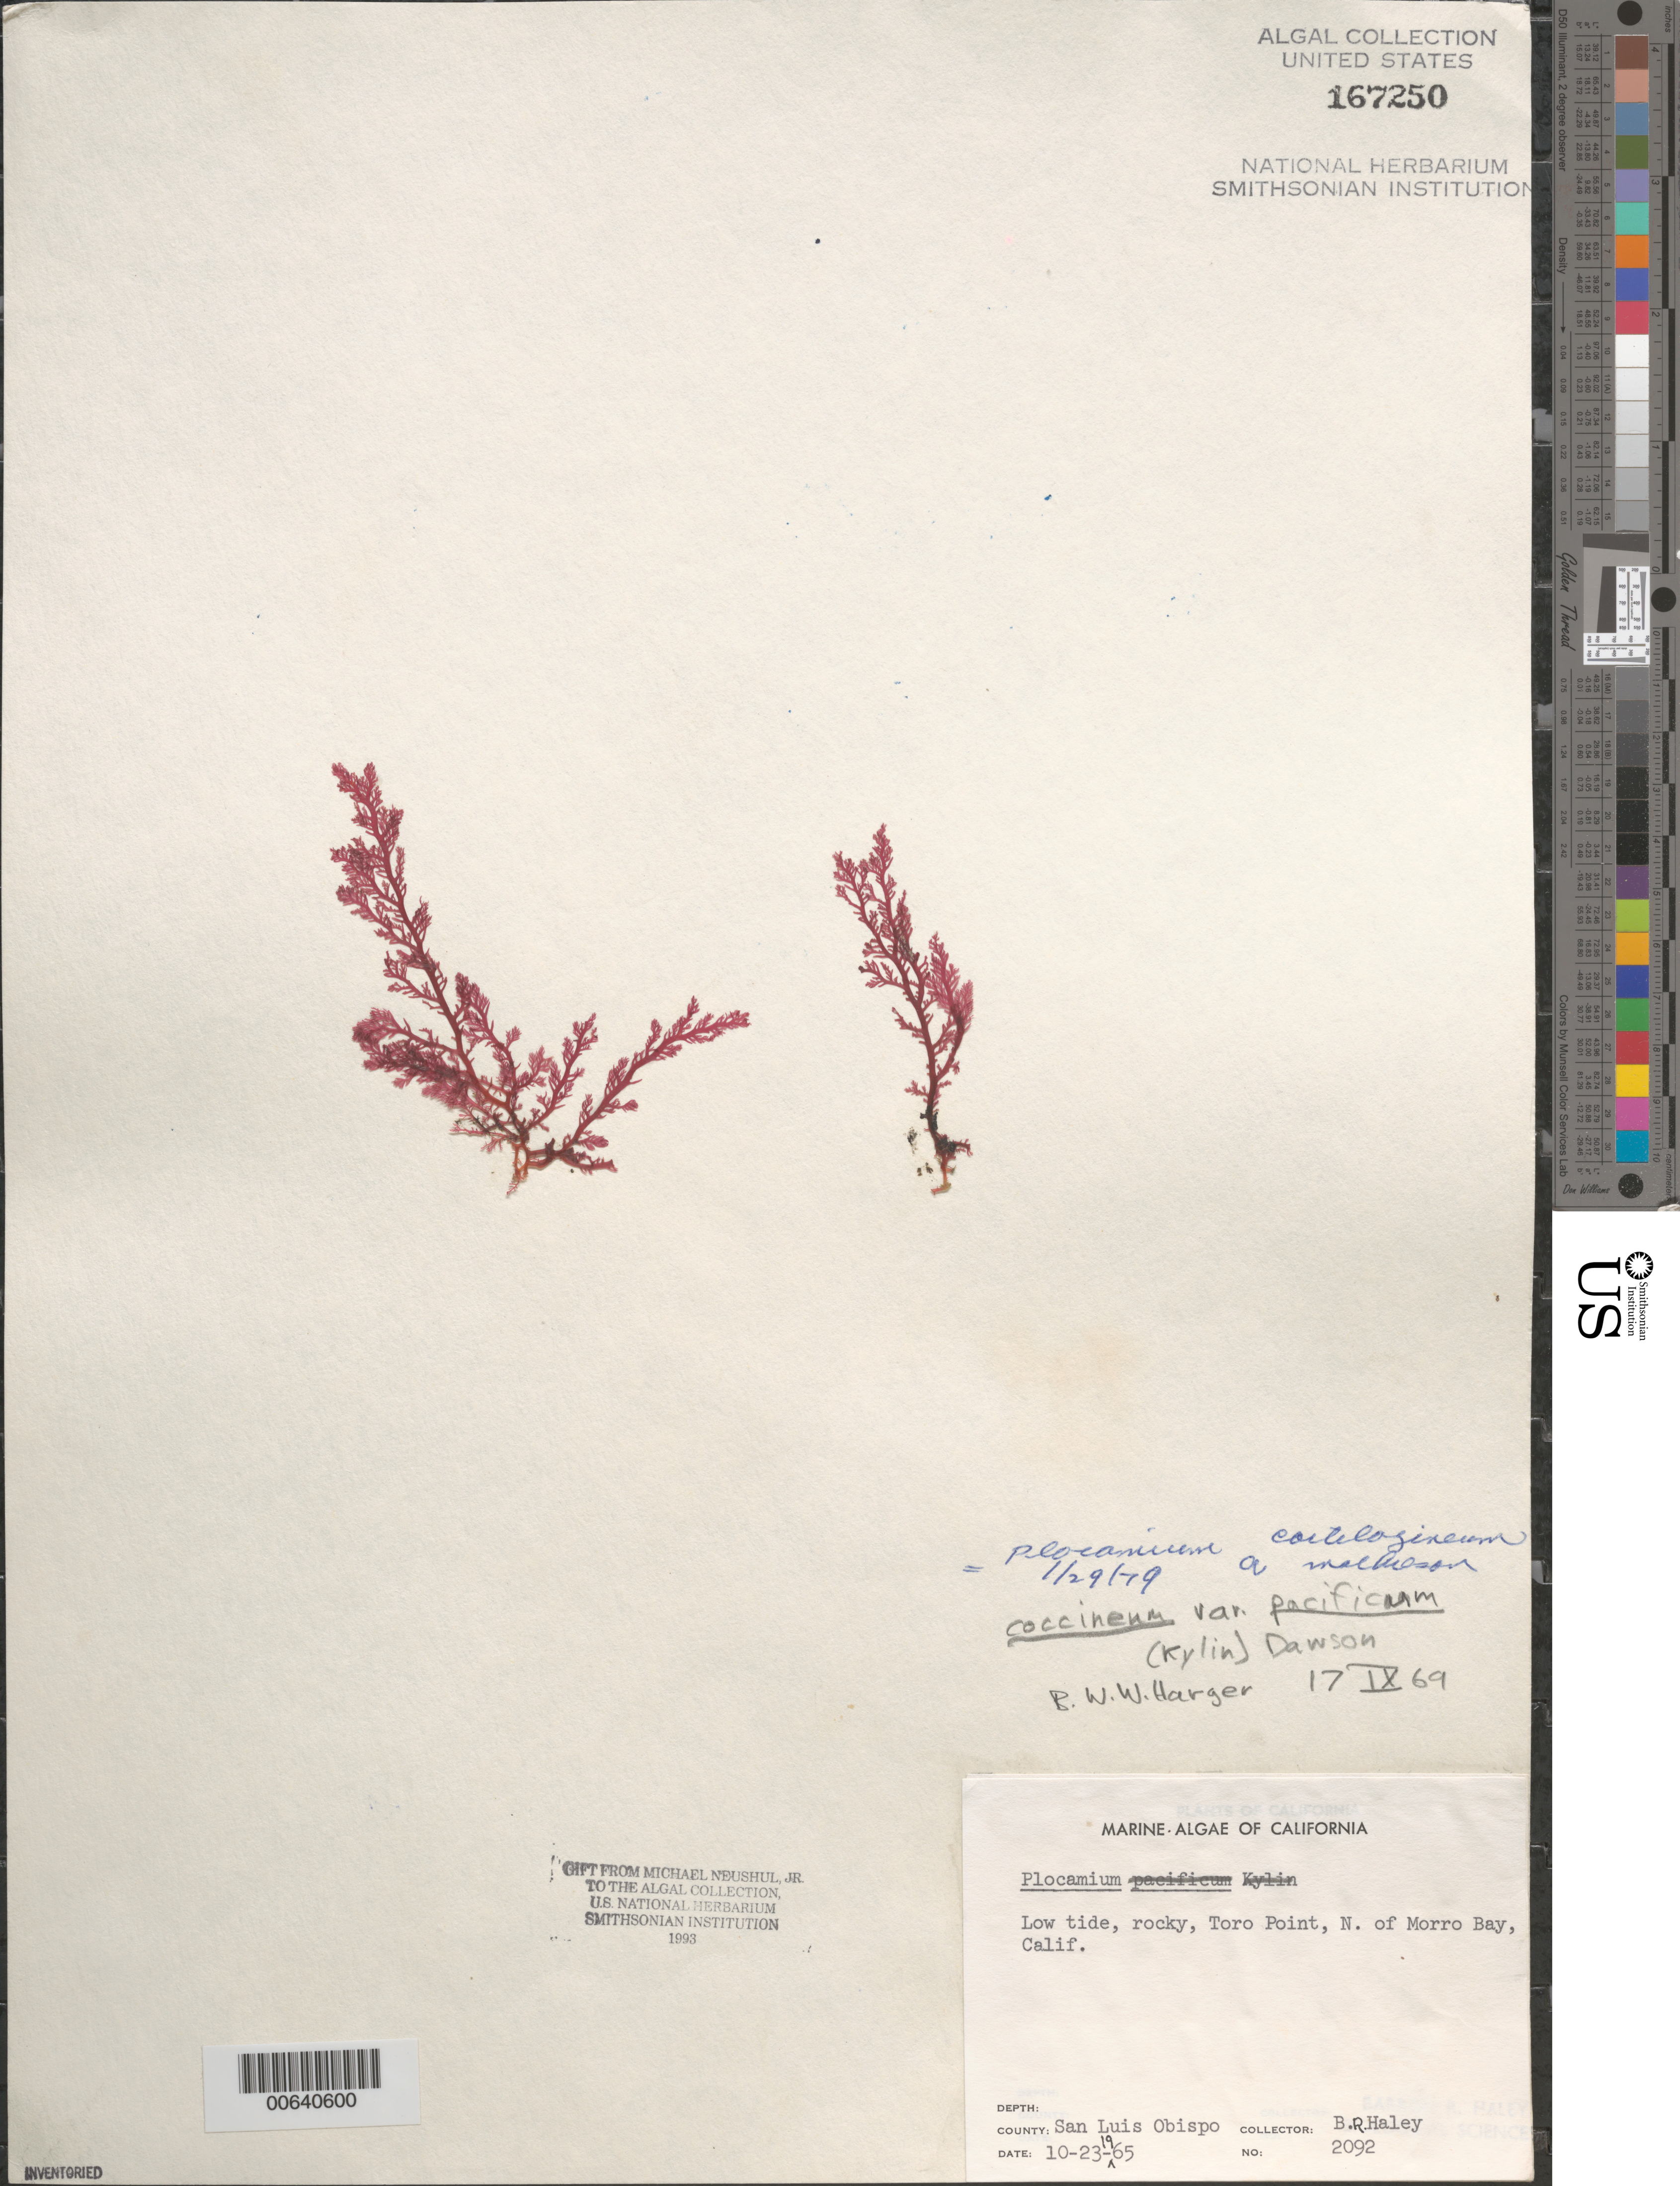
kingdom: Plantae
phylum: Rhodophyta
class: Florideophyceae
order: Plocamiales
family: Plocamiaceae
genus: Plocamium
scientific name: Plocamium cartilagineum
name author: (L.) P.S. Dixon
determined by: Mathieson, A. C.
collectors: B. Haley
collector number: Neushul 2092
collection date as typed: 23 Oct 1965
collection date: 1965-10-23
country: United States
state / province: California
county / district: San Luis Obispo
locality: Toro Point, north of Morro Bay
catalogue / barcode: US 167250